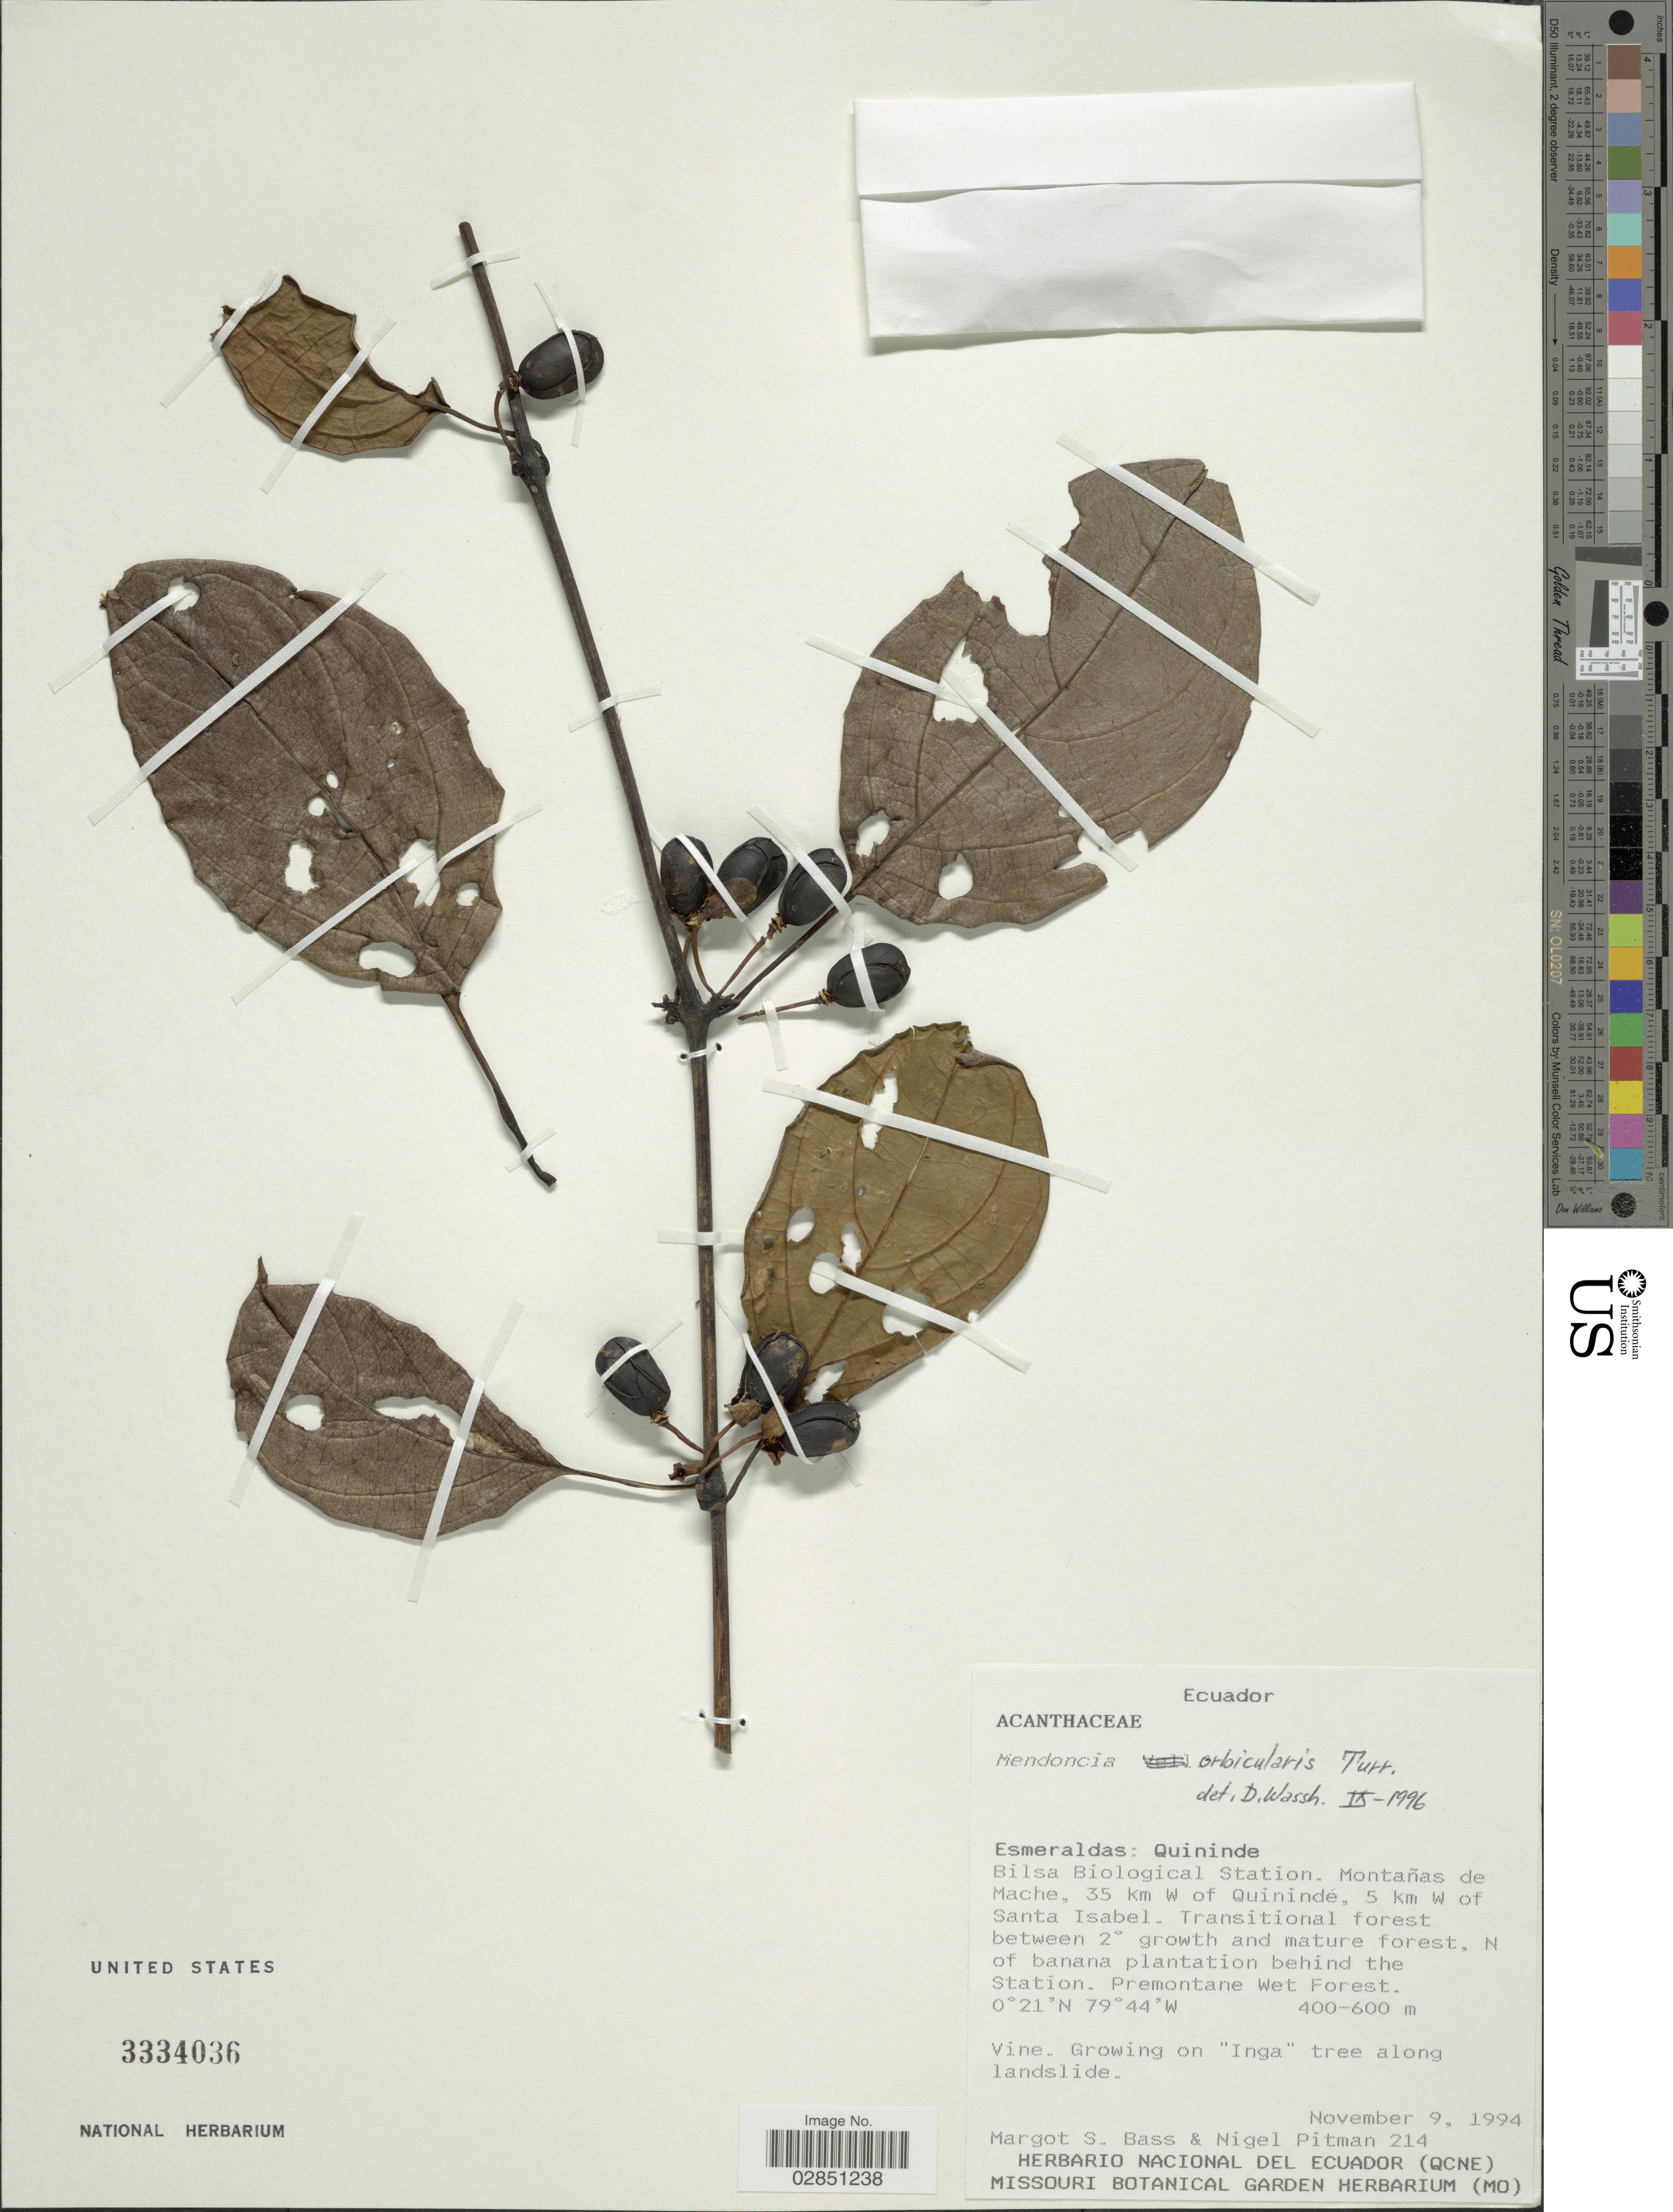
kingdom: Plantae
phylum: Tracheophyta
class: Magnoliopsida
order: Lamiales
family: Acanthaceae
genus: Mendoncia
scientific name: Mendoncia orbicularis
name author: Turrill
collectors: M. Bass & N. Pitman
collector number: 214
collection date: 1994-11-09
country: Ecuador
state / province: Esmeraldas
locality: Quininde. Bilsa Biological Station. Montañas de Mache, 35 km W of Quinindé, 5 km W of Santa Isabel.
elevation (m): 400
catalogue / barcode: US 3334036